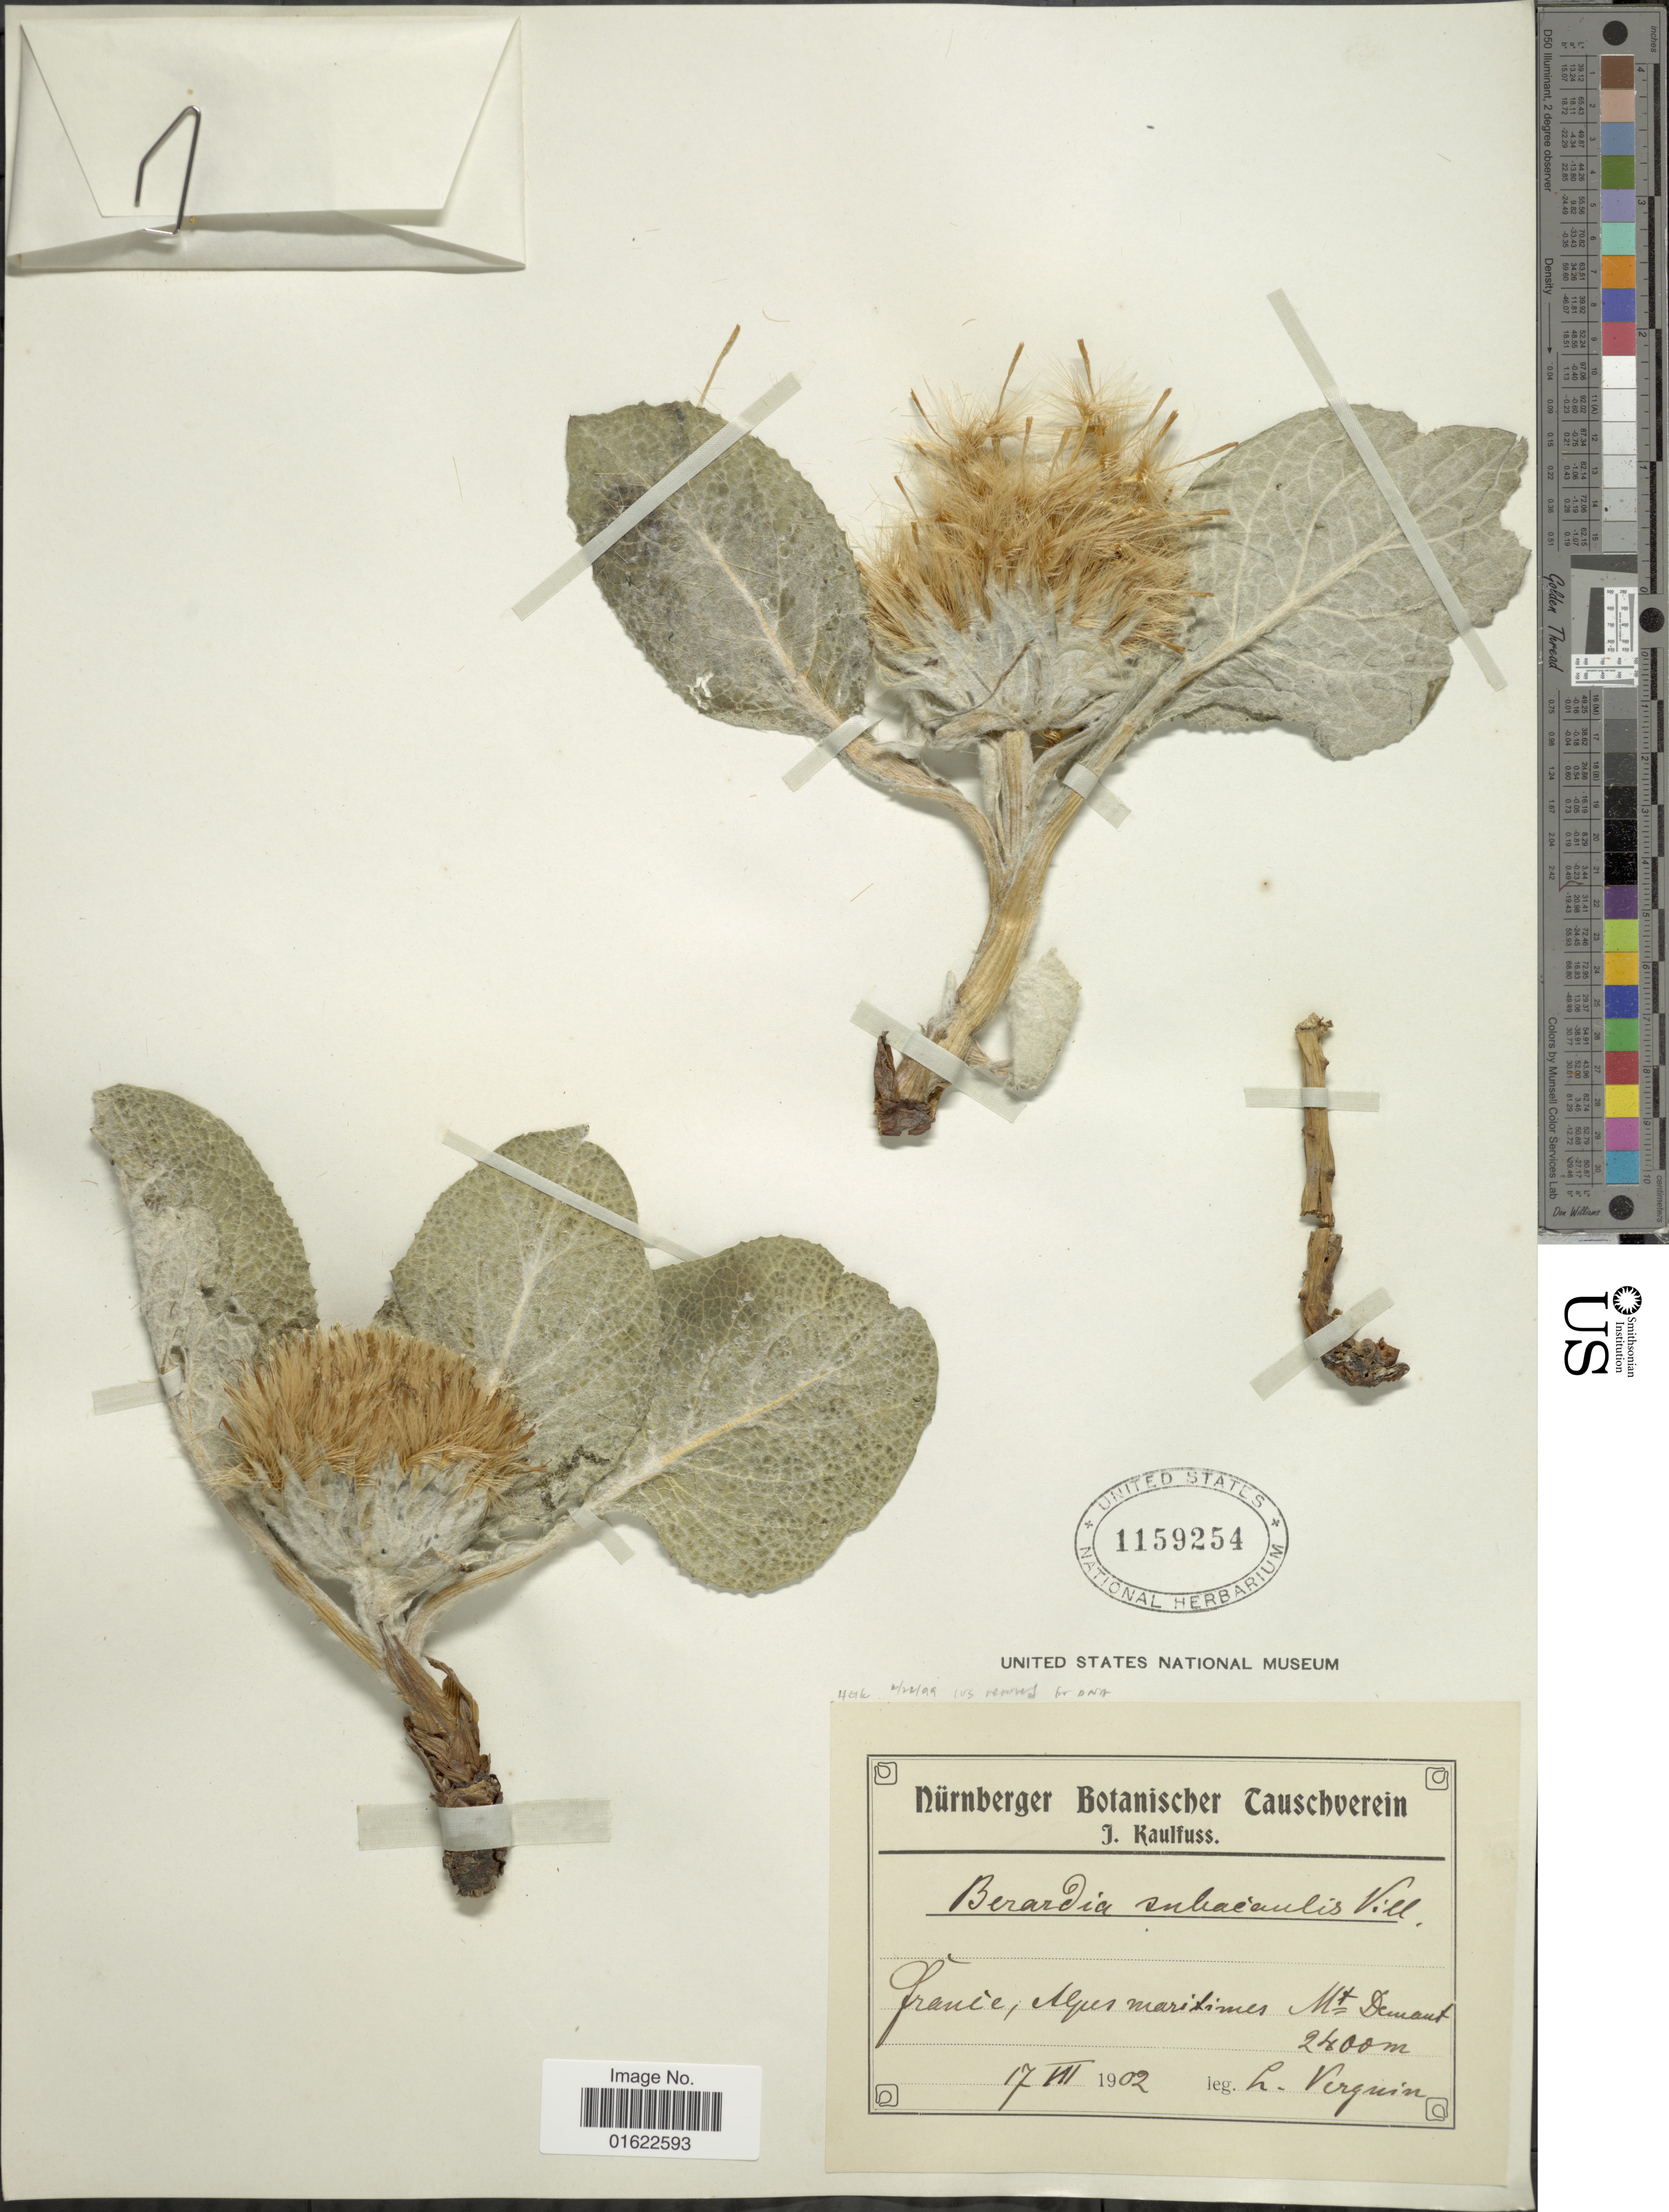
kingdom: Plantae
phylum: Tracheophyta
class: Magnoliopsida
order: Asterales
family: Asteraceae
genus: Berardia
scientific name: Berardia lanuginose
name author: (Lam.) Fiori & Paol.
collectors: L. Verguin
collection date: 1902-07-17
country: France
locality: Alpes maritimes, Mt Demant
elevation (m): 2400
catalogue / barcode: US 1159254